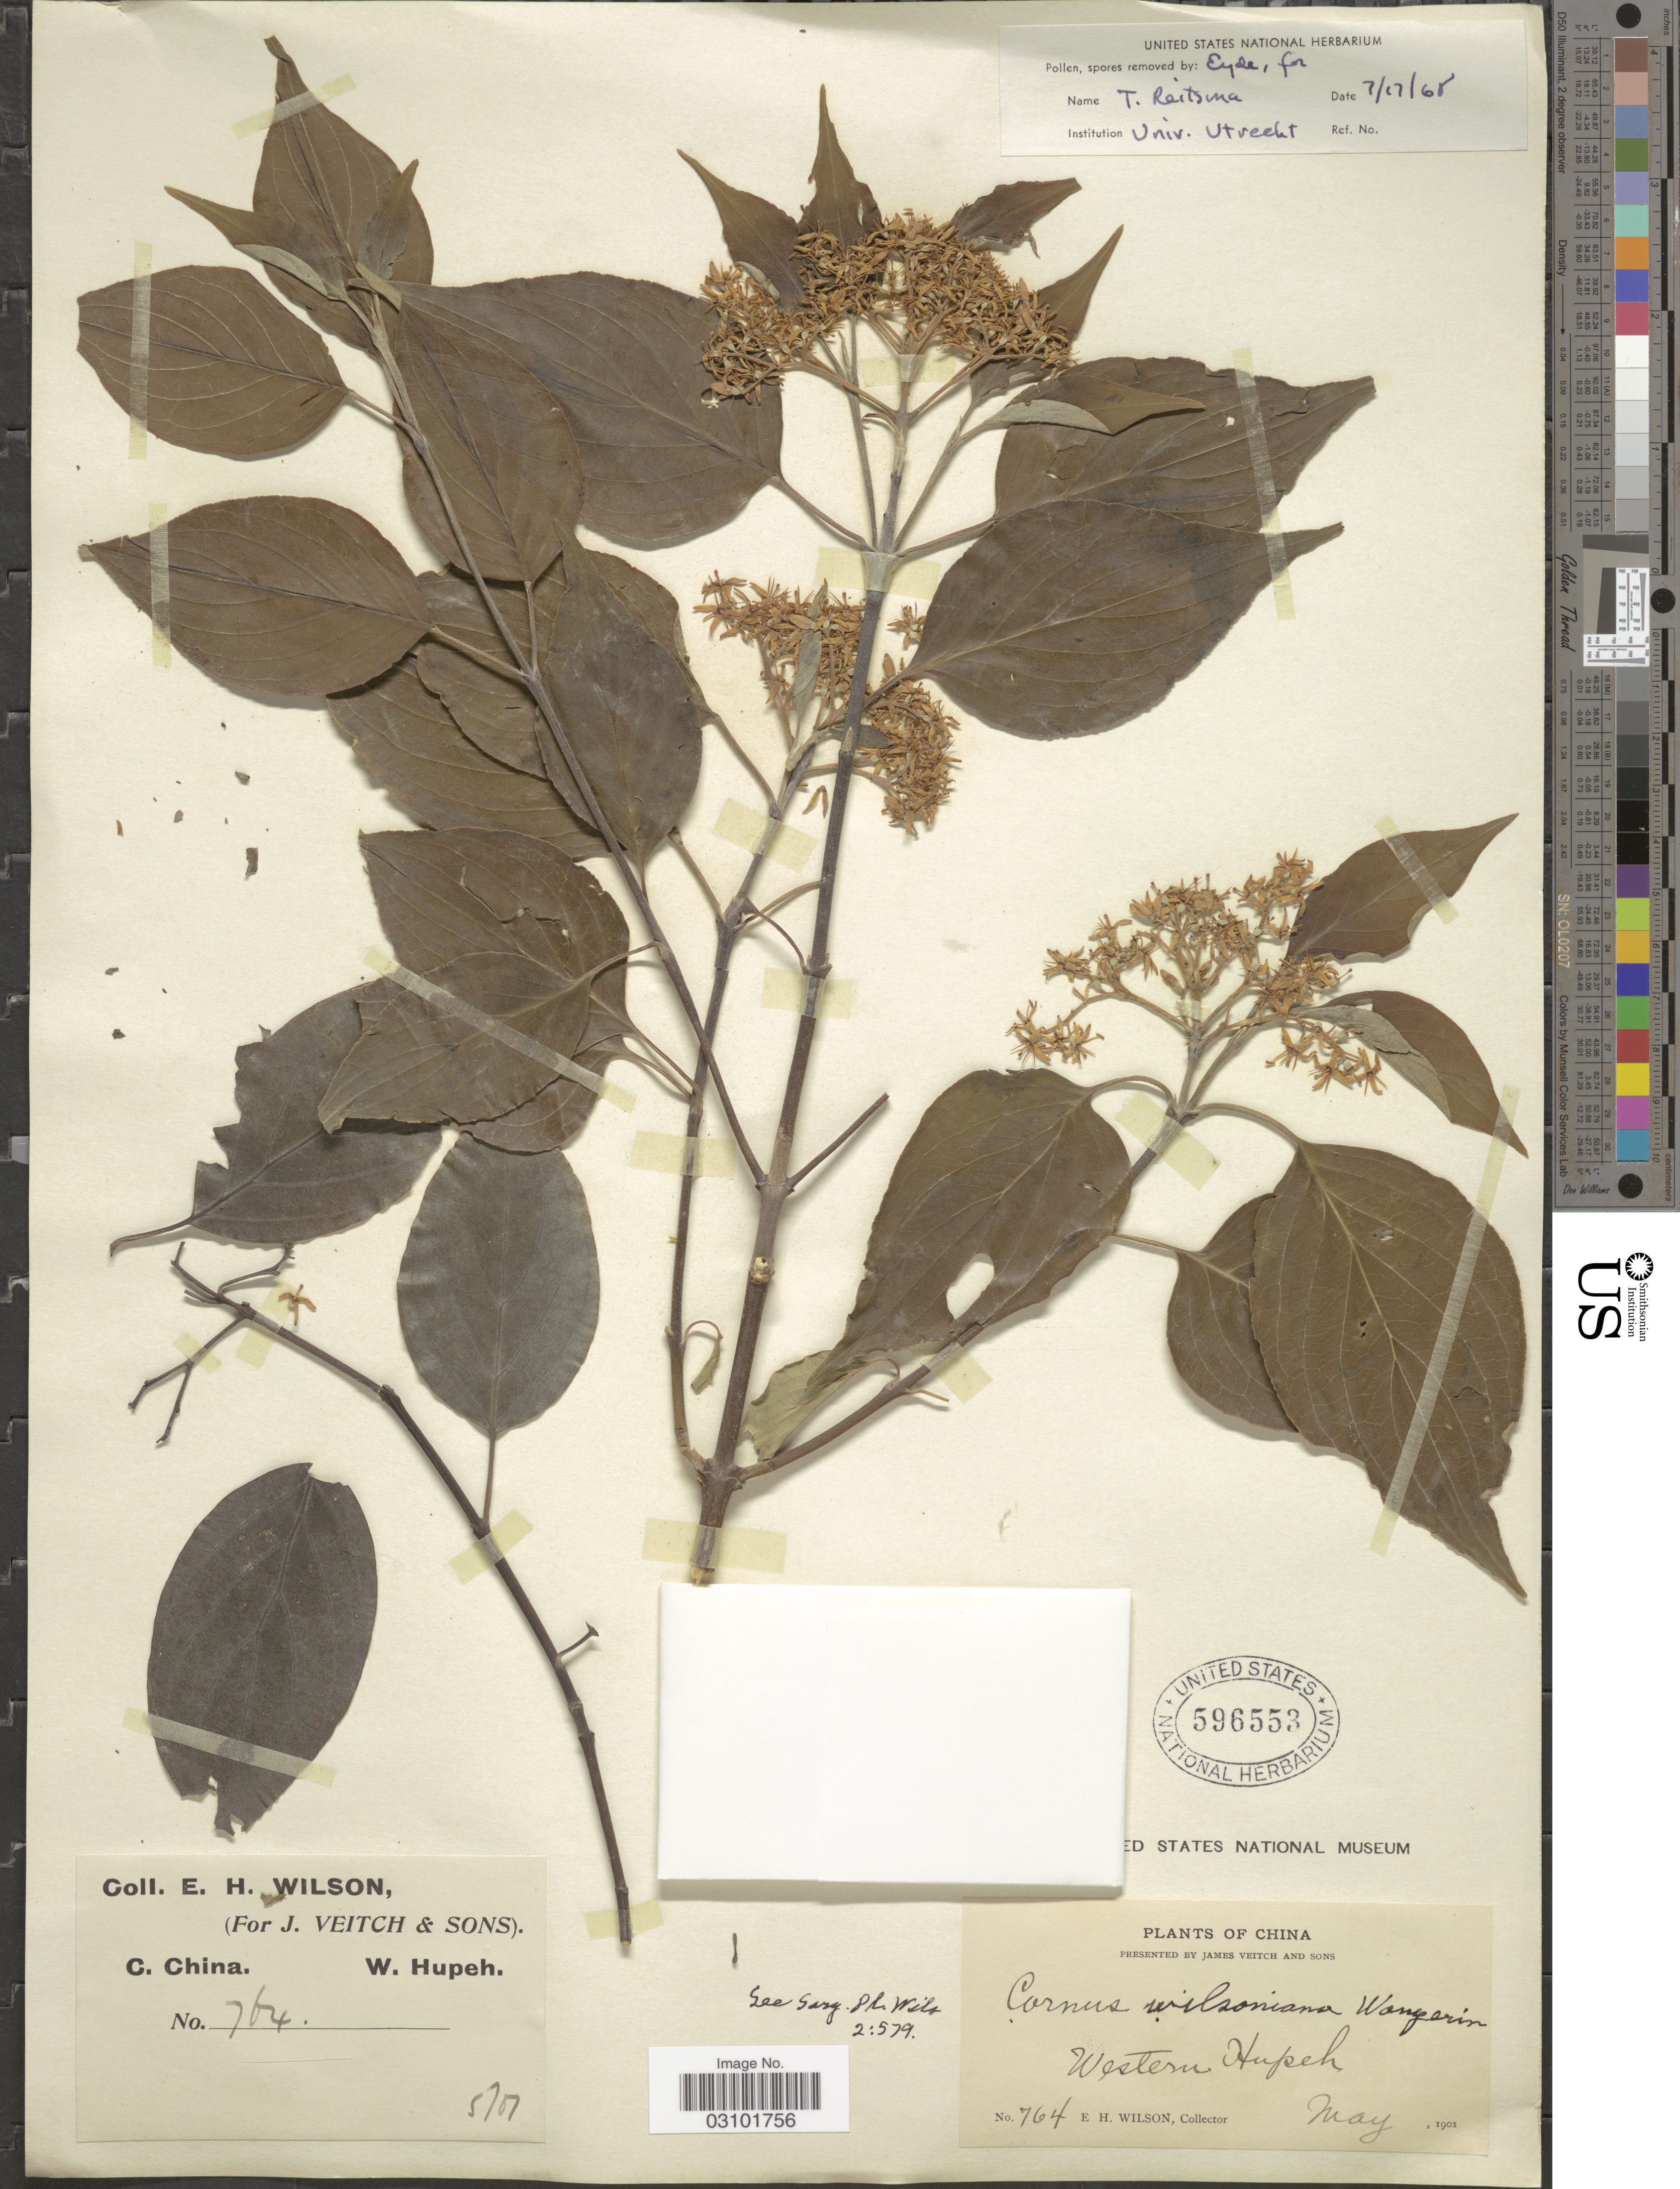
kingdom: Plantae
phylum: Tracheophyta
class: Magnoliopsida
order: Cornales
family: Cornaceae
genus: Cornus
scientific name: Cornus wilsoniana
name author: Wangerin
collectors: E. Wilson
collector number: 764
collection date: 1901-05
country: China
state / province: Hubei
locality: Western Hupeh. C. China.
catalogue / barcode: US 596553